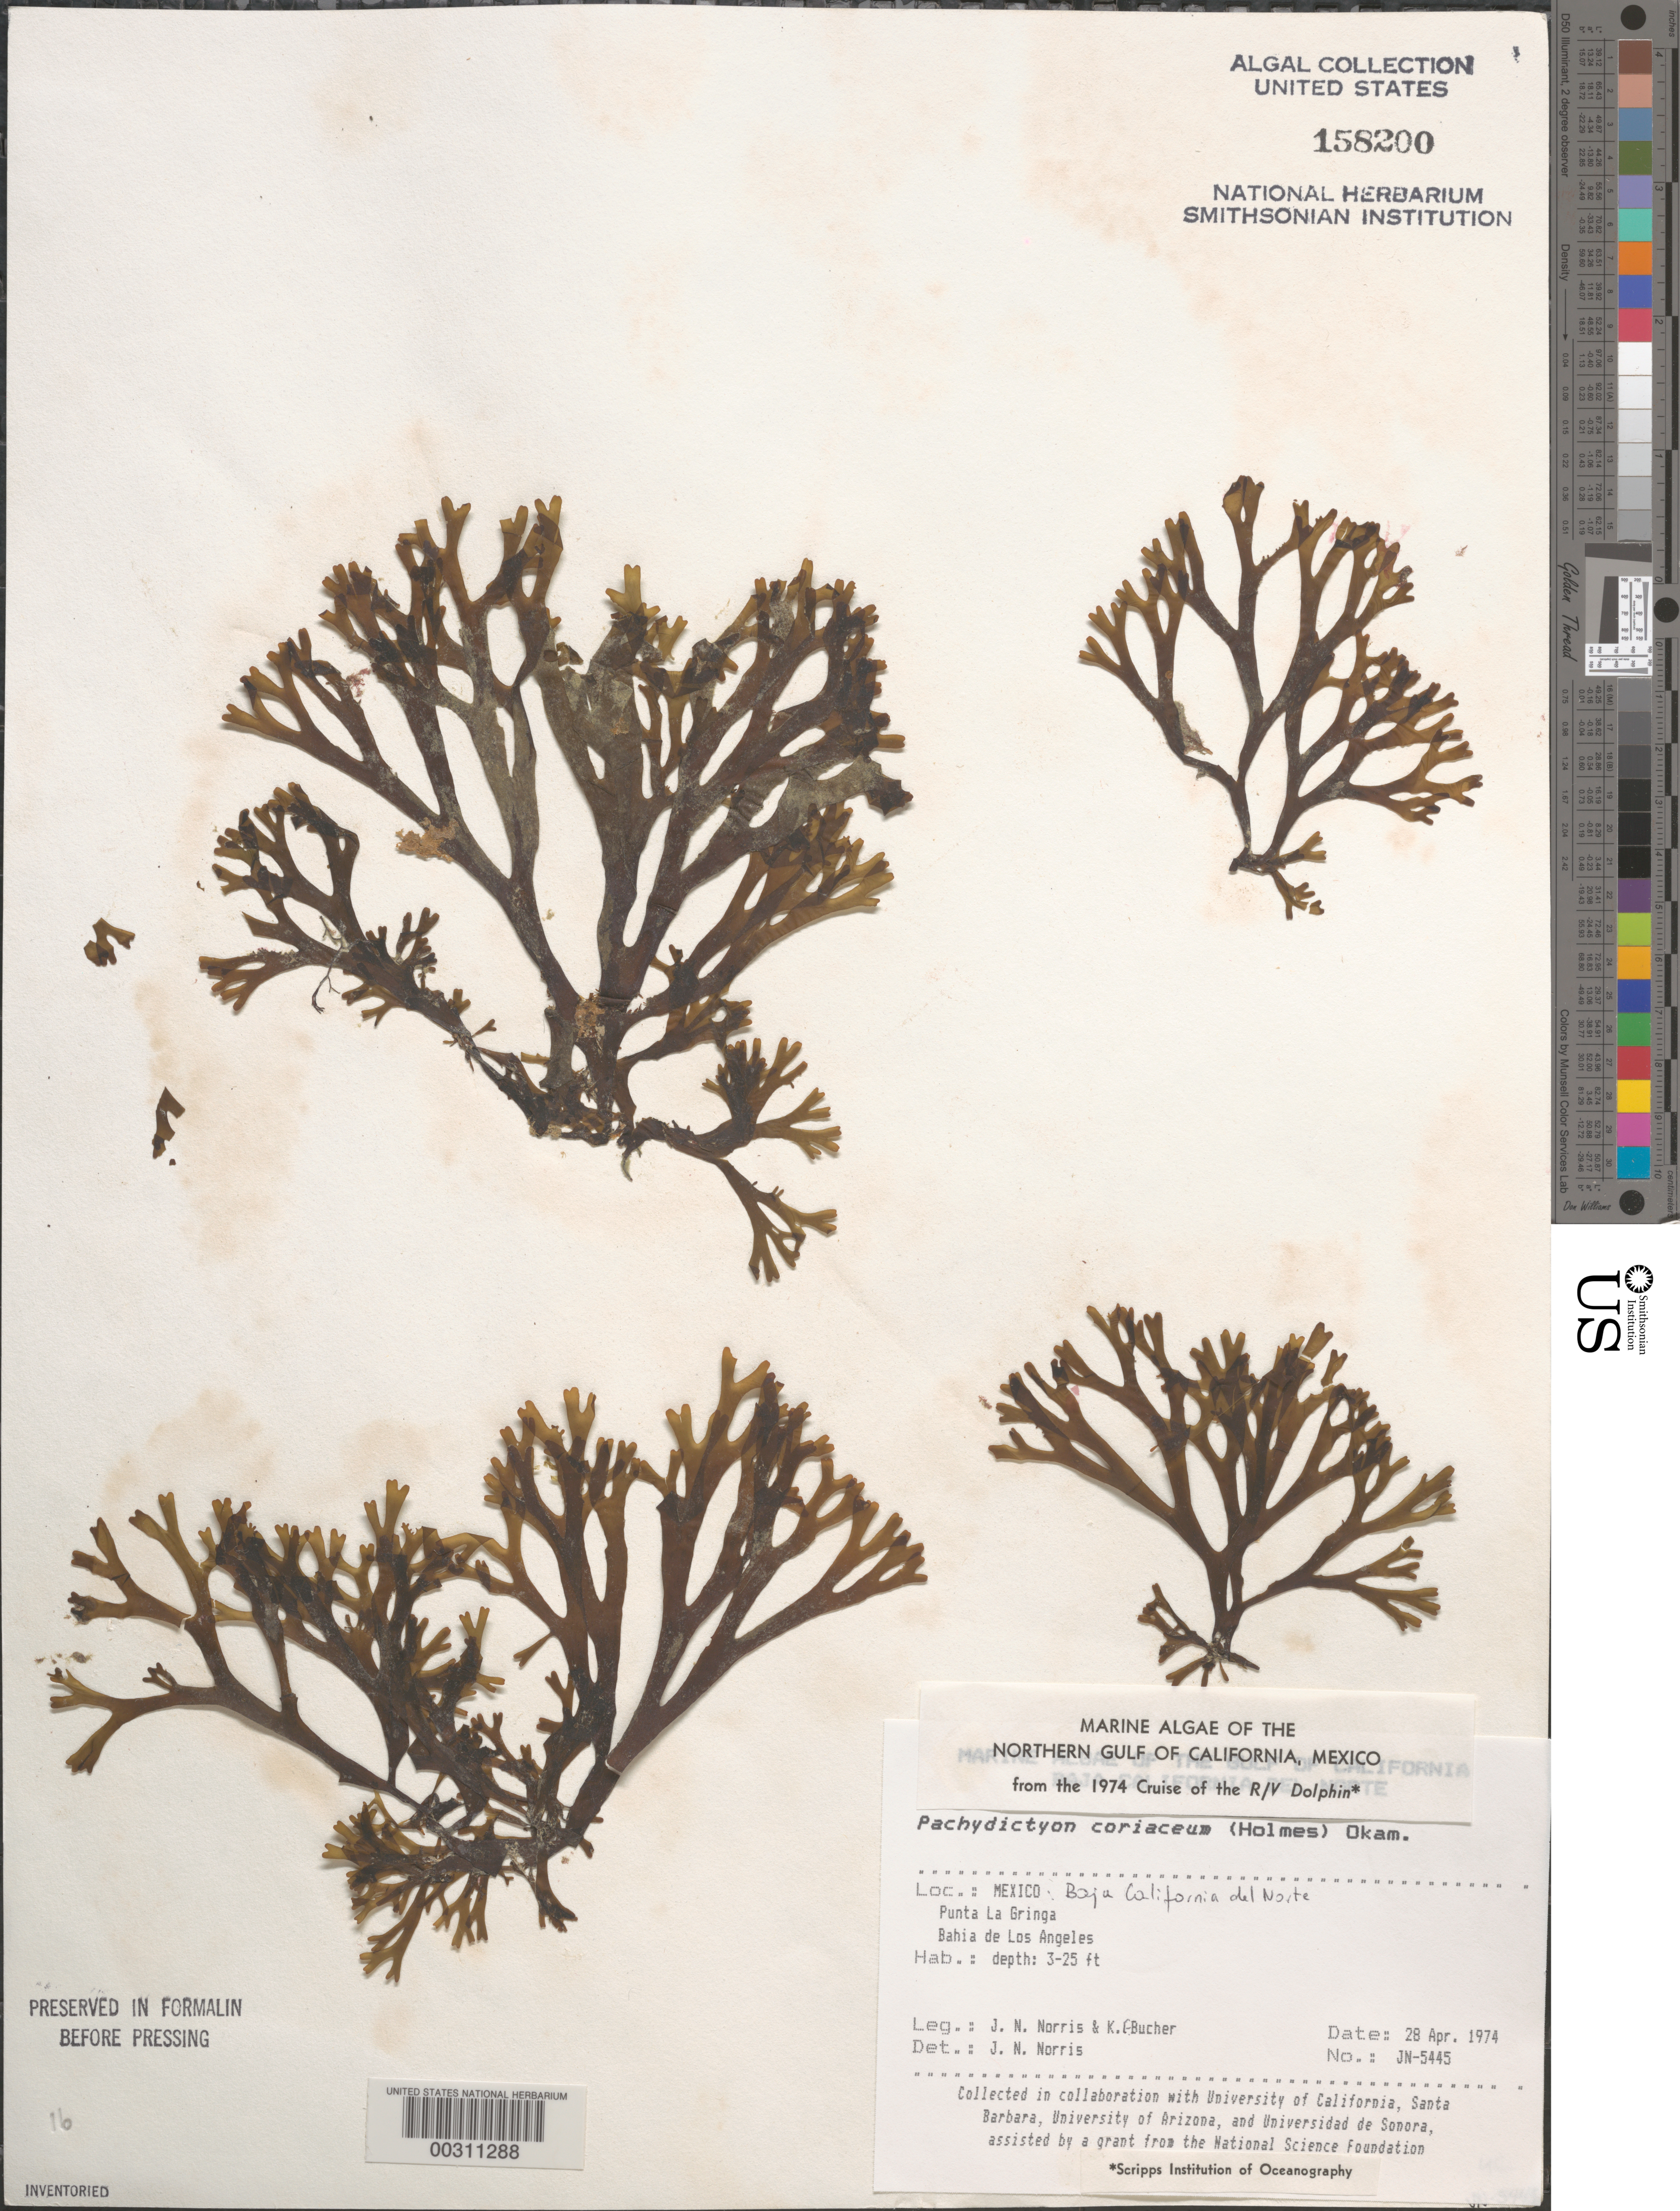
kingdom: Chromista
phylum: Ochrophyta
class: Phaeophyceae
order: Dictyotales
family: Dictyotaceae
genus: Pachydictyon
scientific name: Pachydictyon coriaceum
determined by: Norris, James N.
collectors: J. N. Norris & K. E. Bucher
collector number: JN-5445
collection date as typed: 28 Apr 1974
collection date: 1974-04-28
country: Mexico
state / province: Baja California Norte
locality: Punta La Gringa, Bahia de los Angeles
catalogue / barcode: US 158200